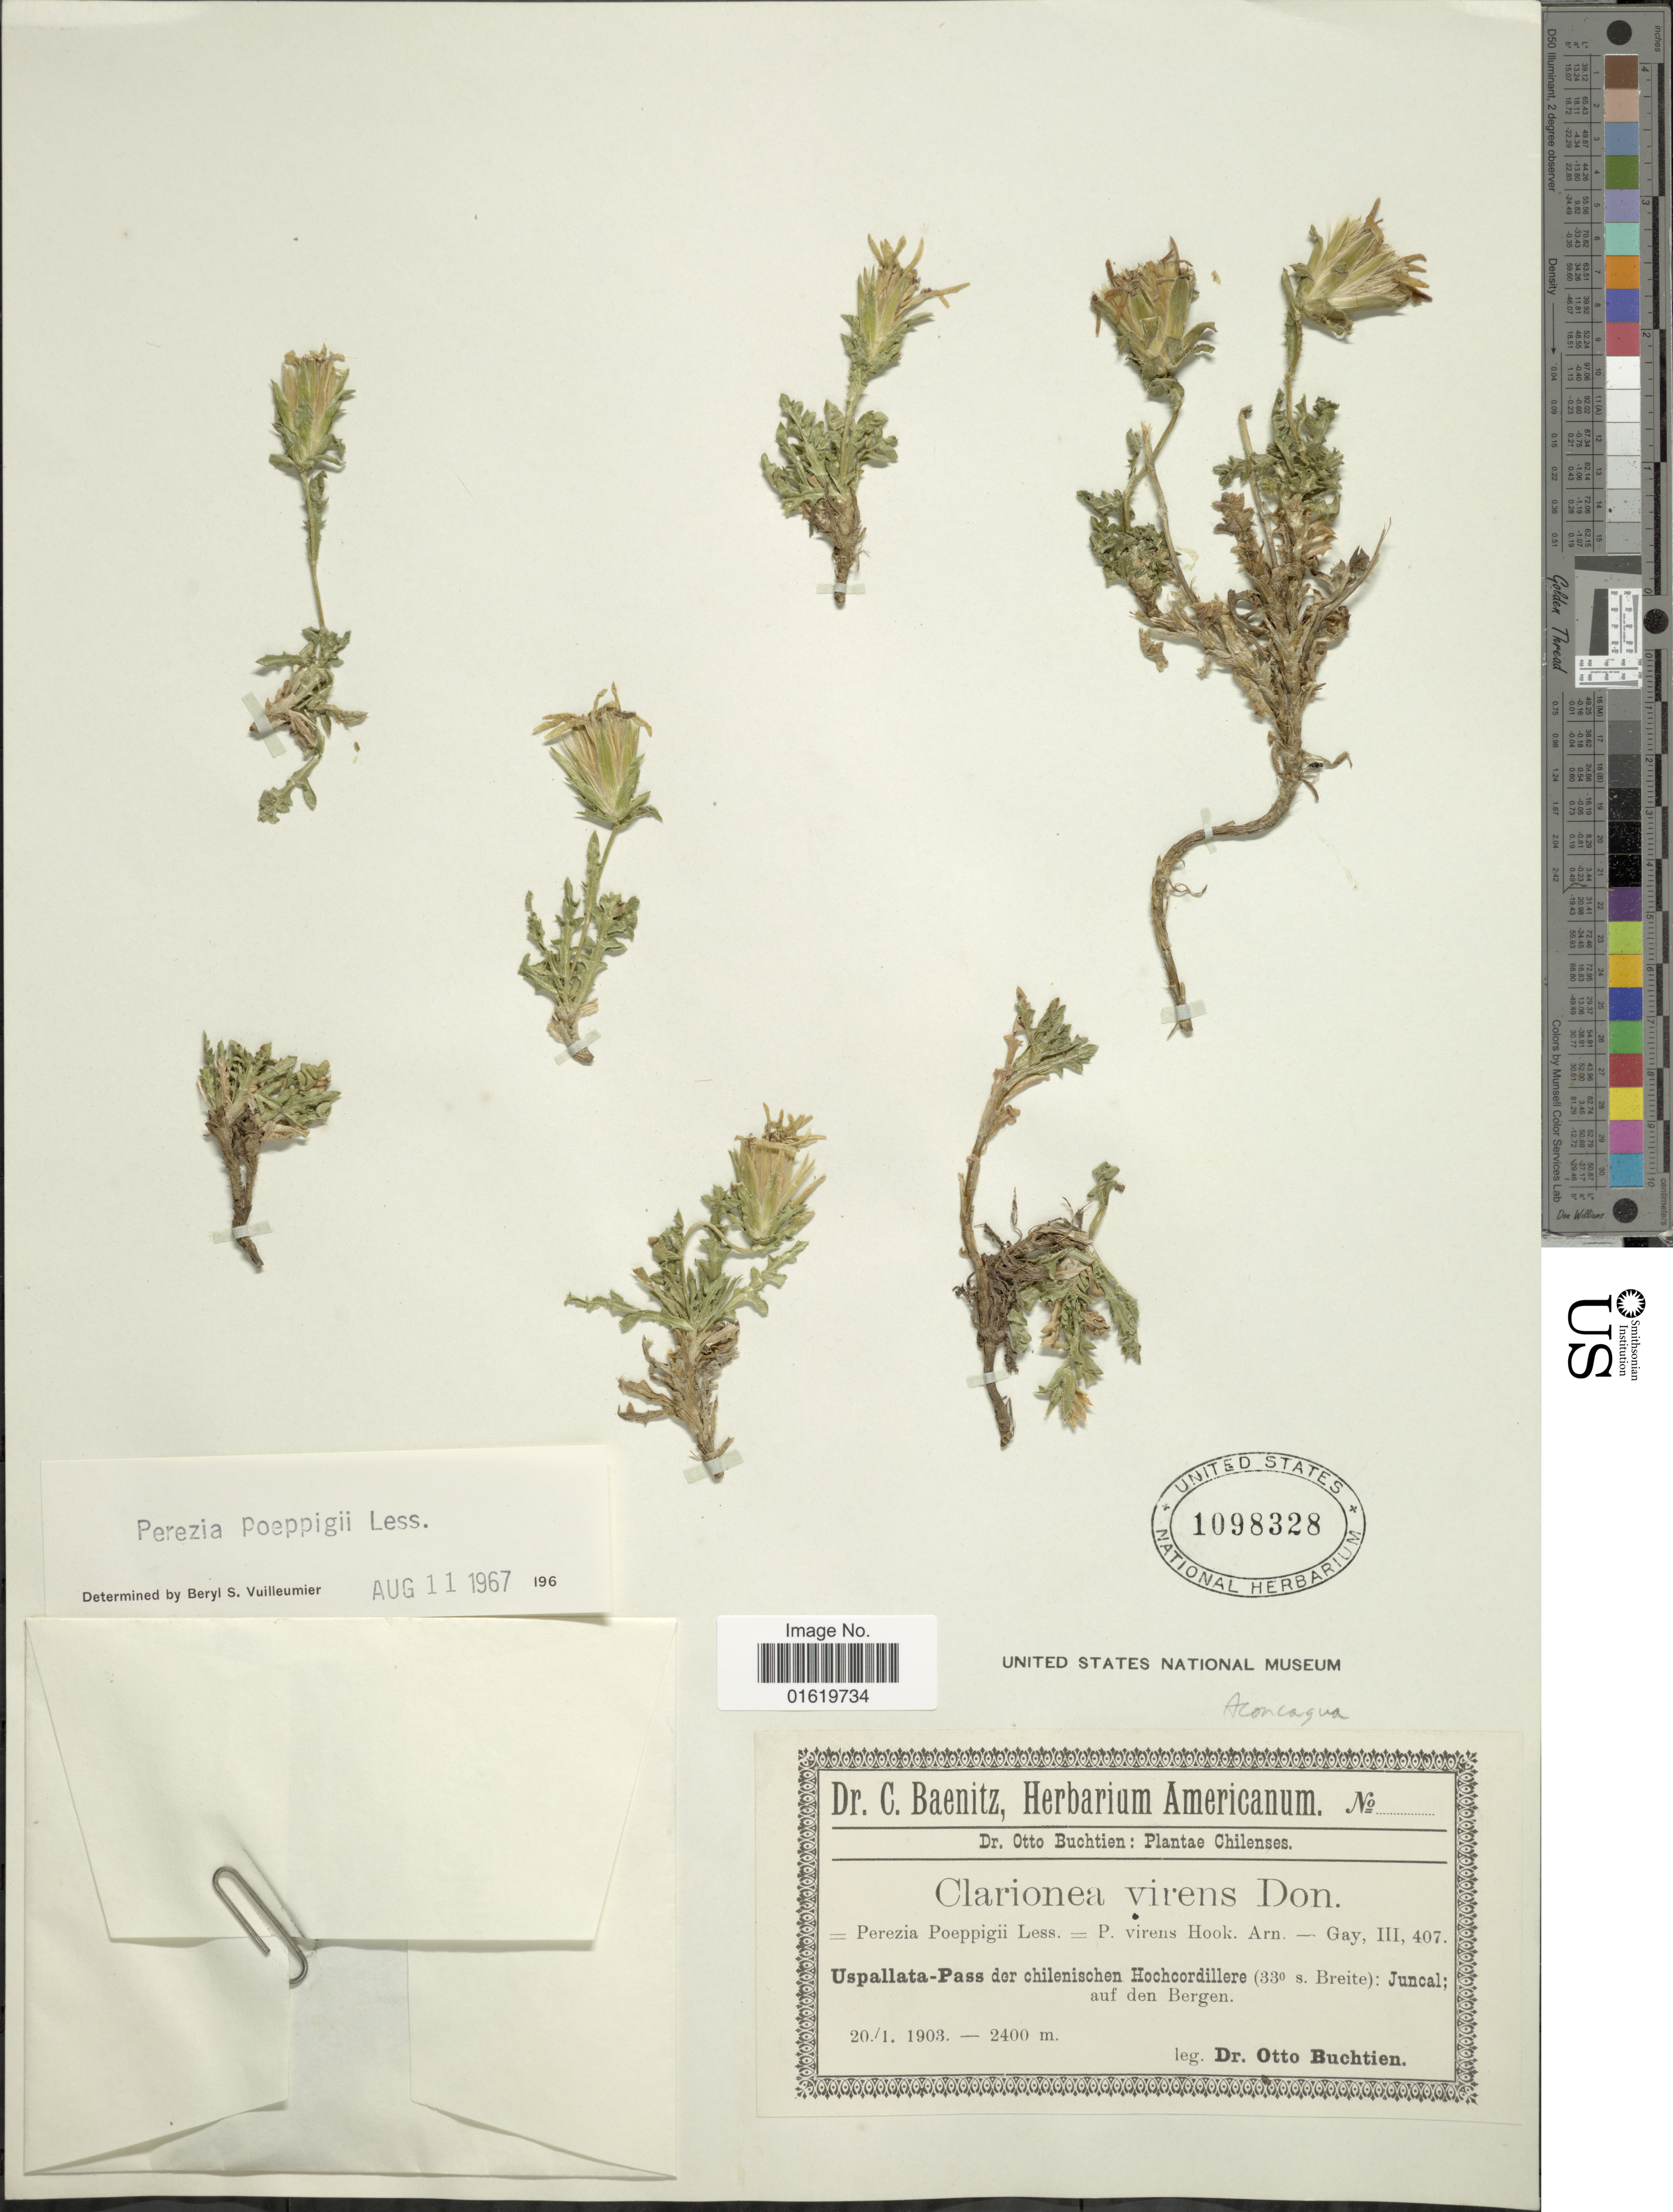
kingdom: Plantae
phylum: Tracheophyta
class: Magnoliopsida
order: Asterales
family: Asteraceae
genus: Perezia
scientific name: Perezia poeppigii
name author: Less.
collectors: O. Buchtien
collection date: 1903-01-20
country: Chile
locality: Uspallata-Pass der chilenischen Hochcordillere (33° s. Breite): Juncal; auf den Bergen.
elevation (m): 2400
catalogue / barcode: US 1098328